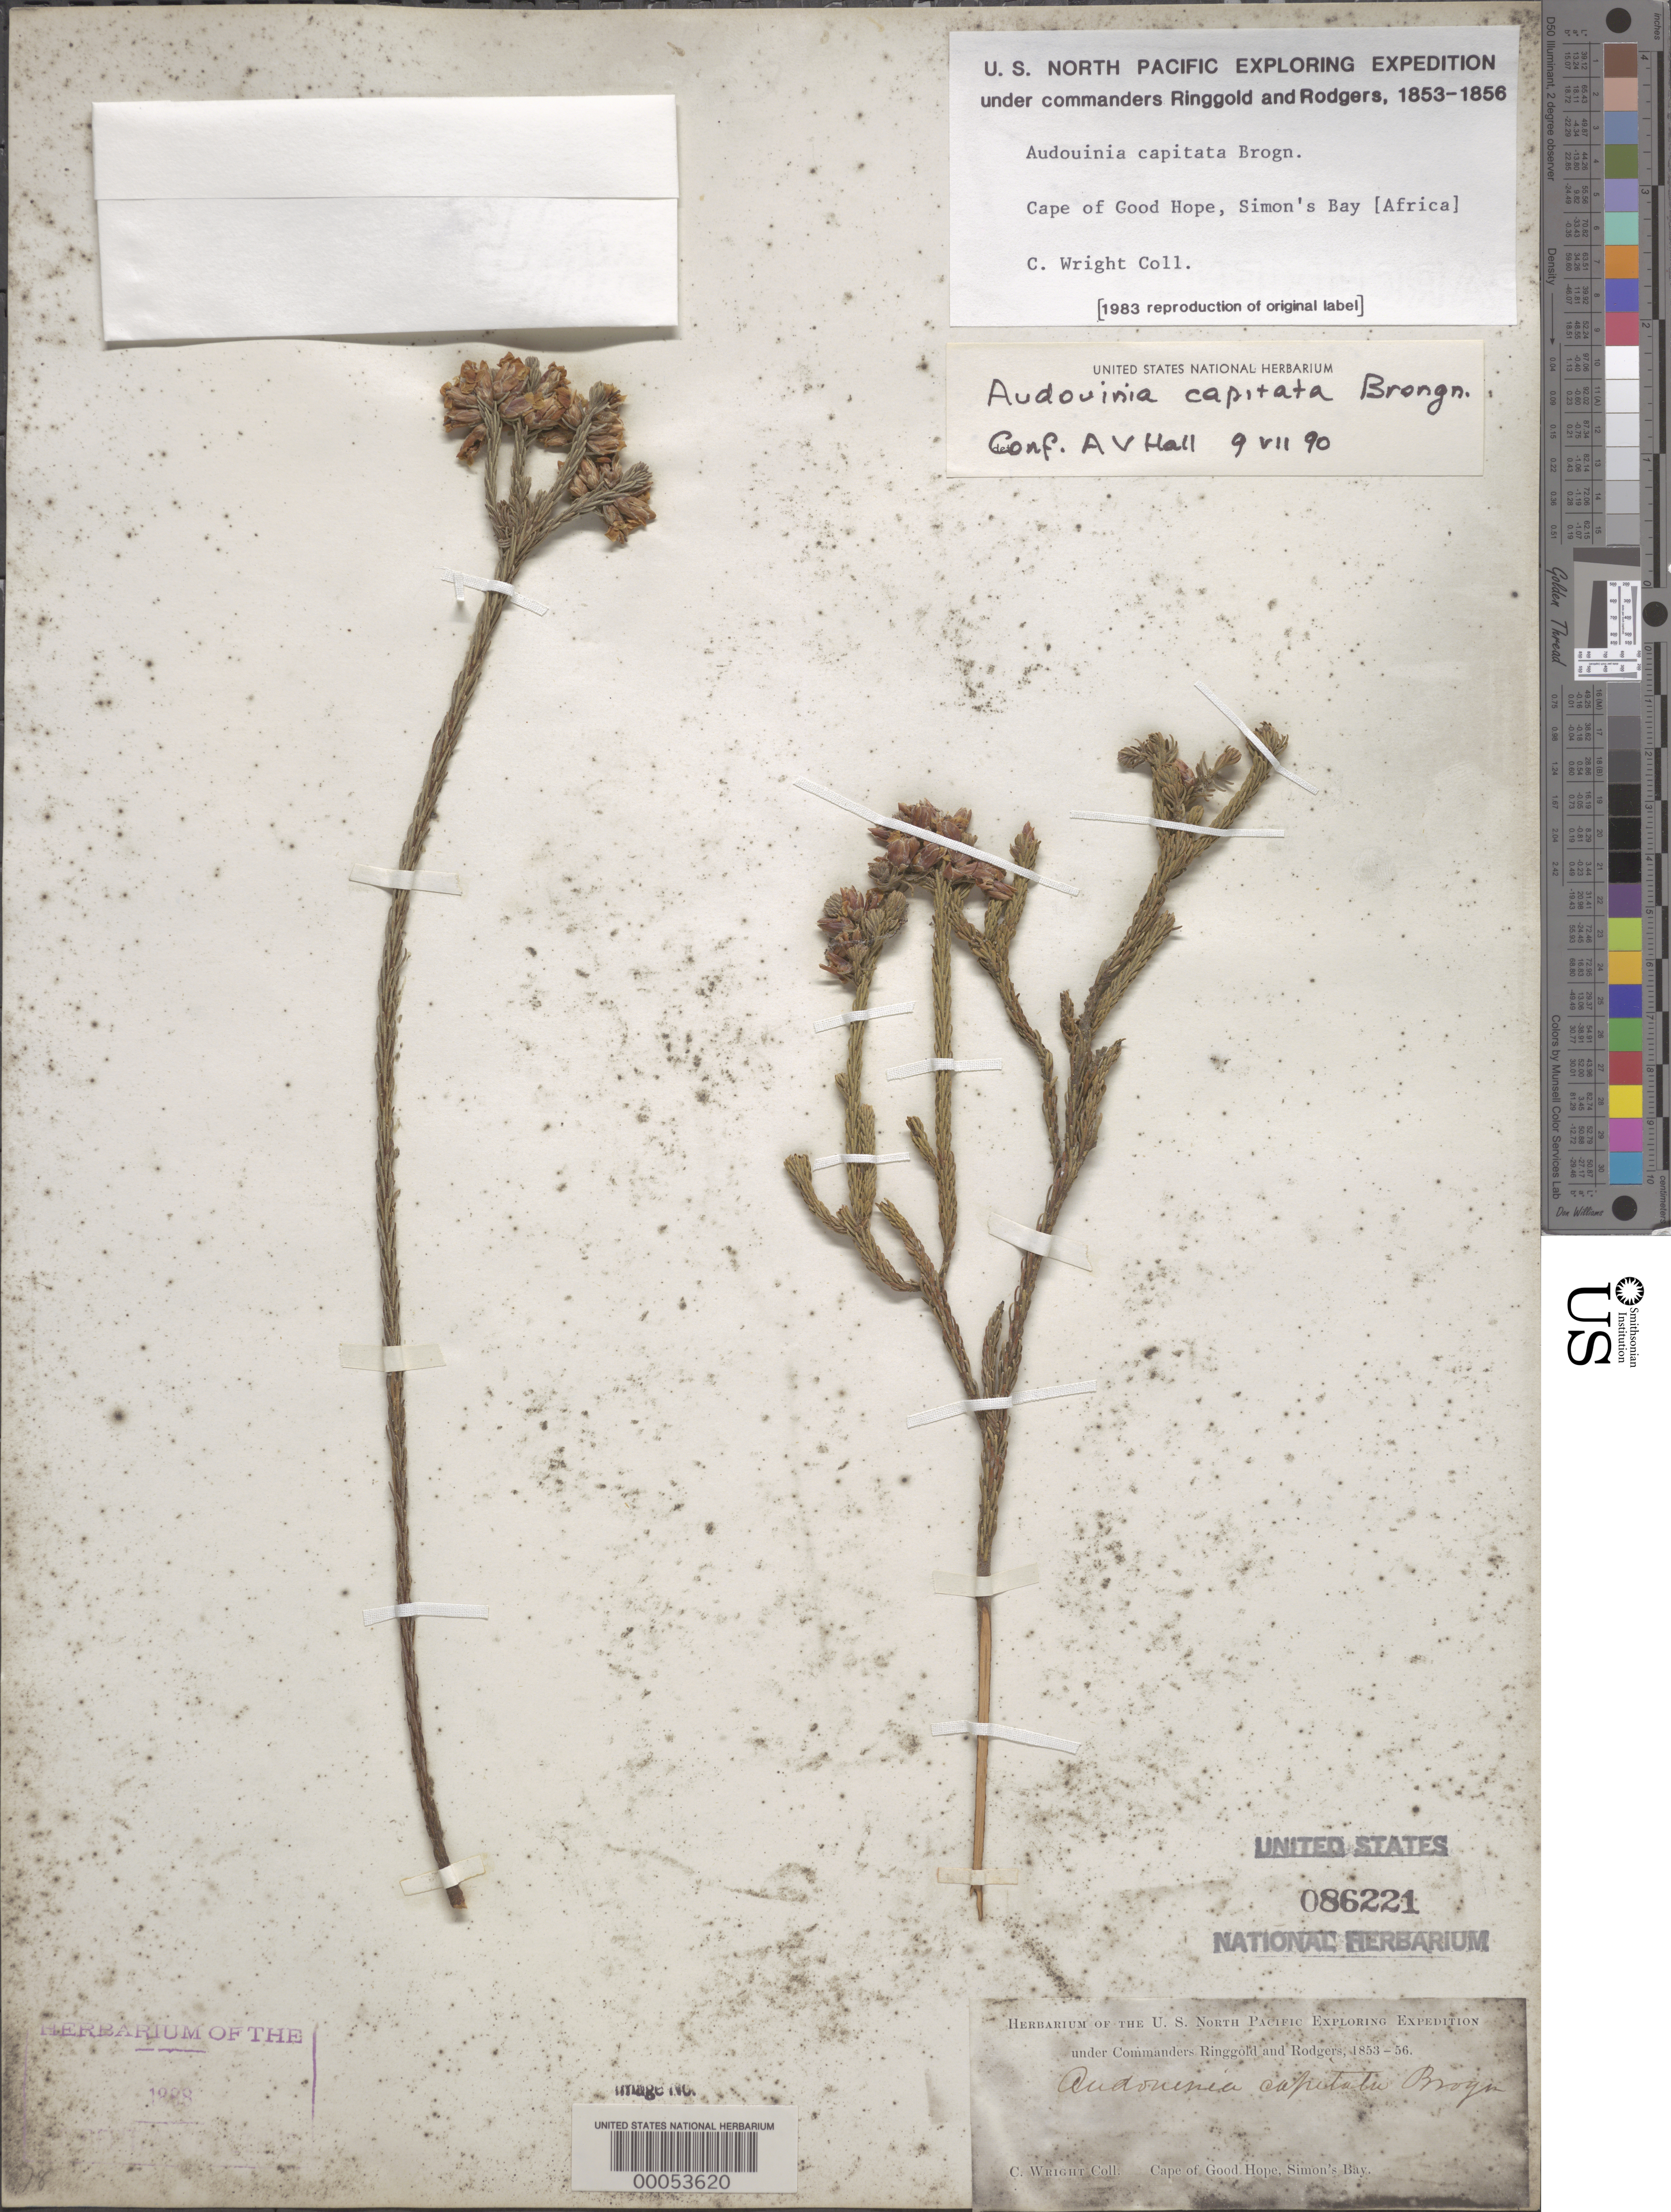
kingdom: Plantae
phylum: Tracheophyta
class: Magnoliopsida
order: Bruniales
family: Bruniaceae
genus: Audouinia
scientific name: Audouinia capitata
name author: Brongn.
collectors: C. Wright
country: South Africa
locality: Cape of good hope, simon's bay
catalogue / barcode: US 86221